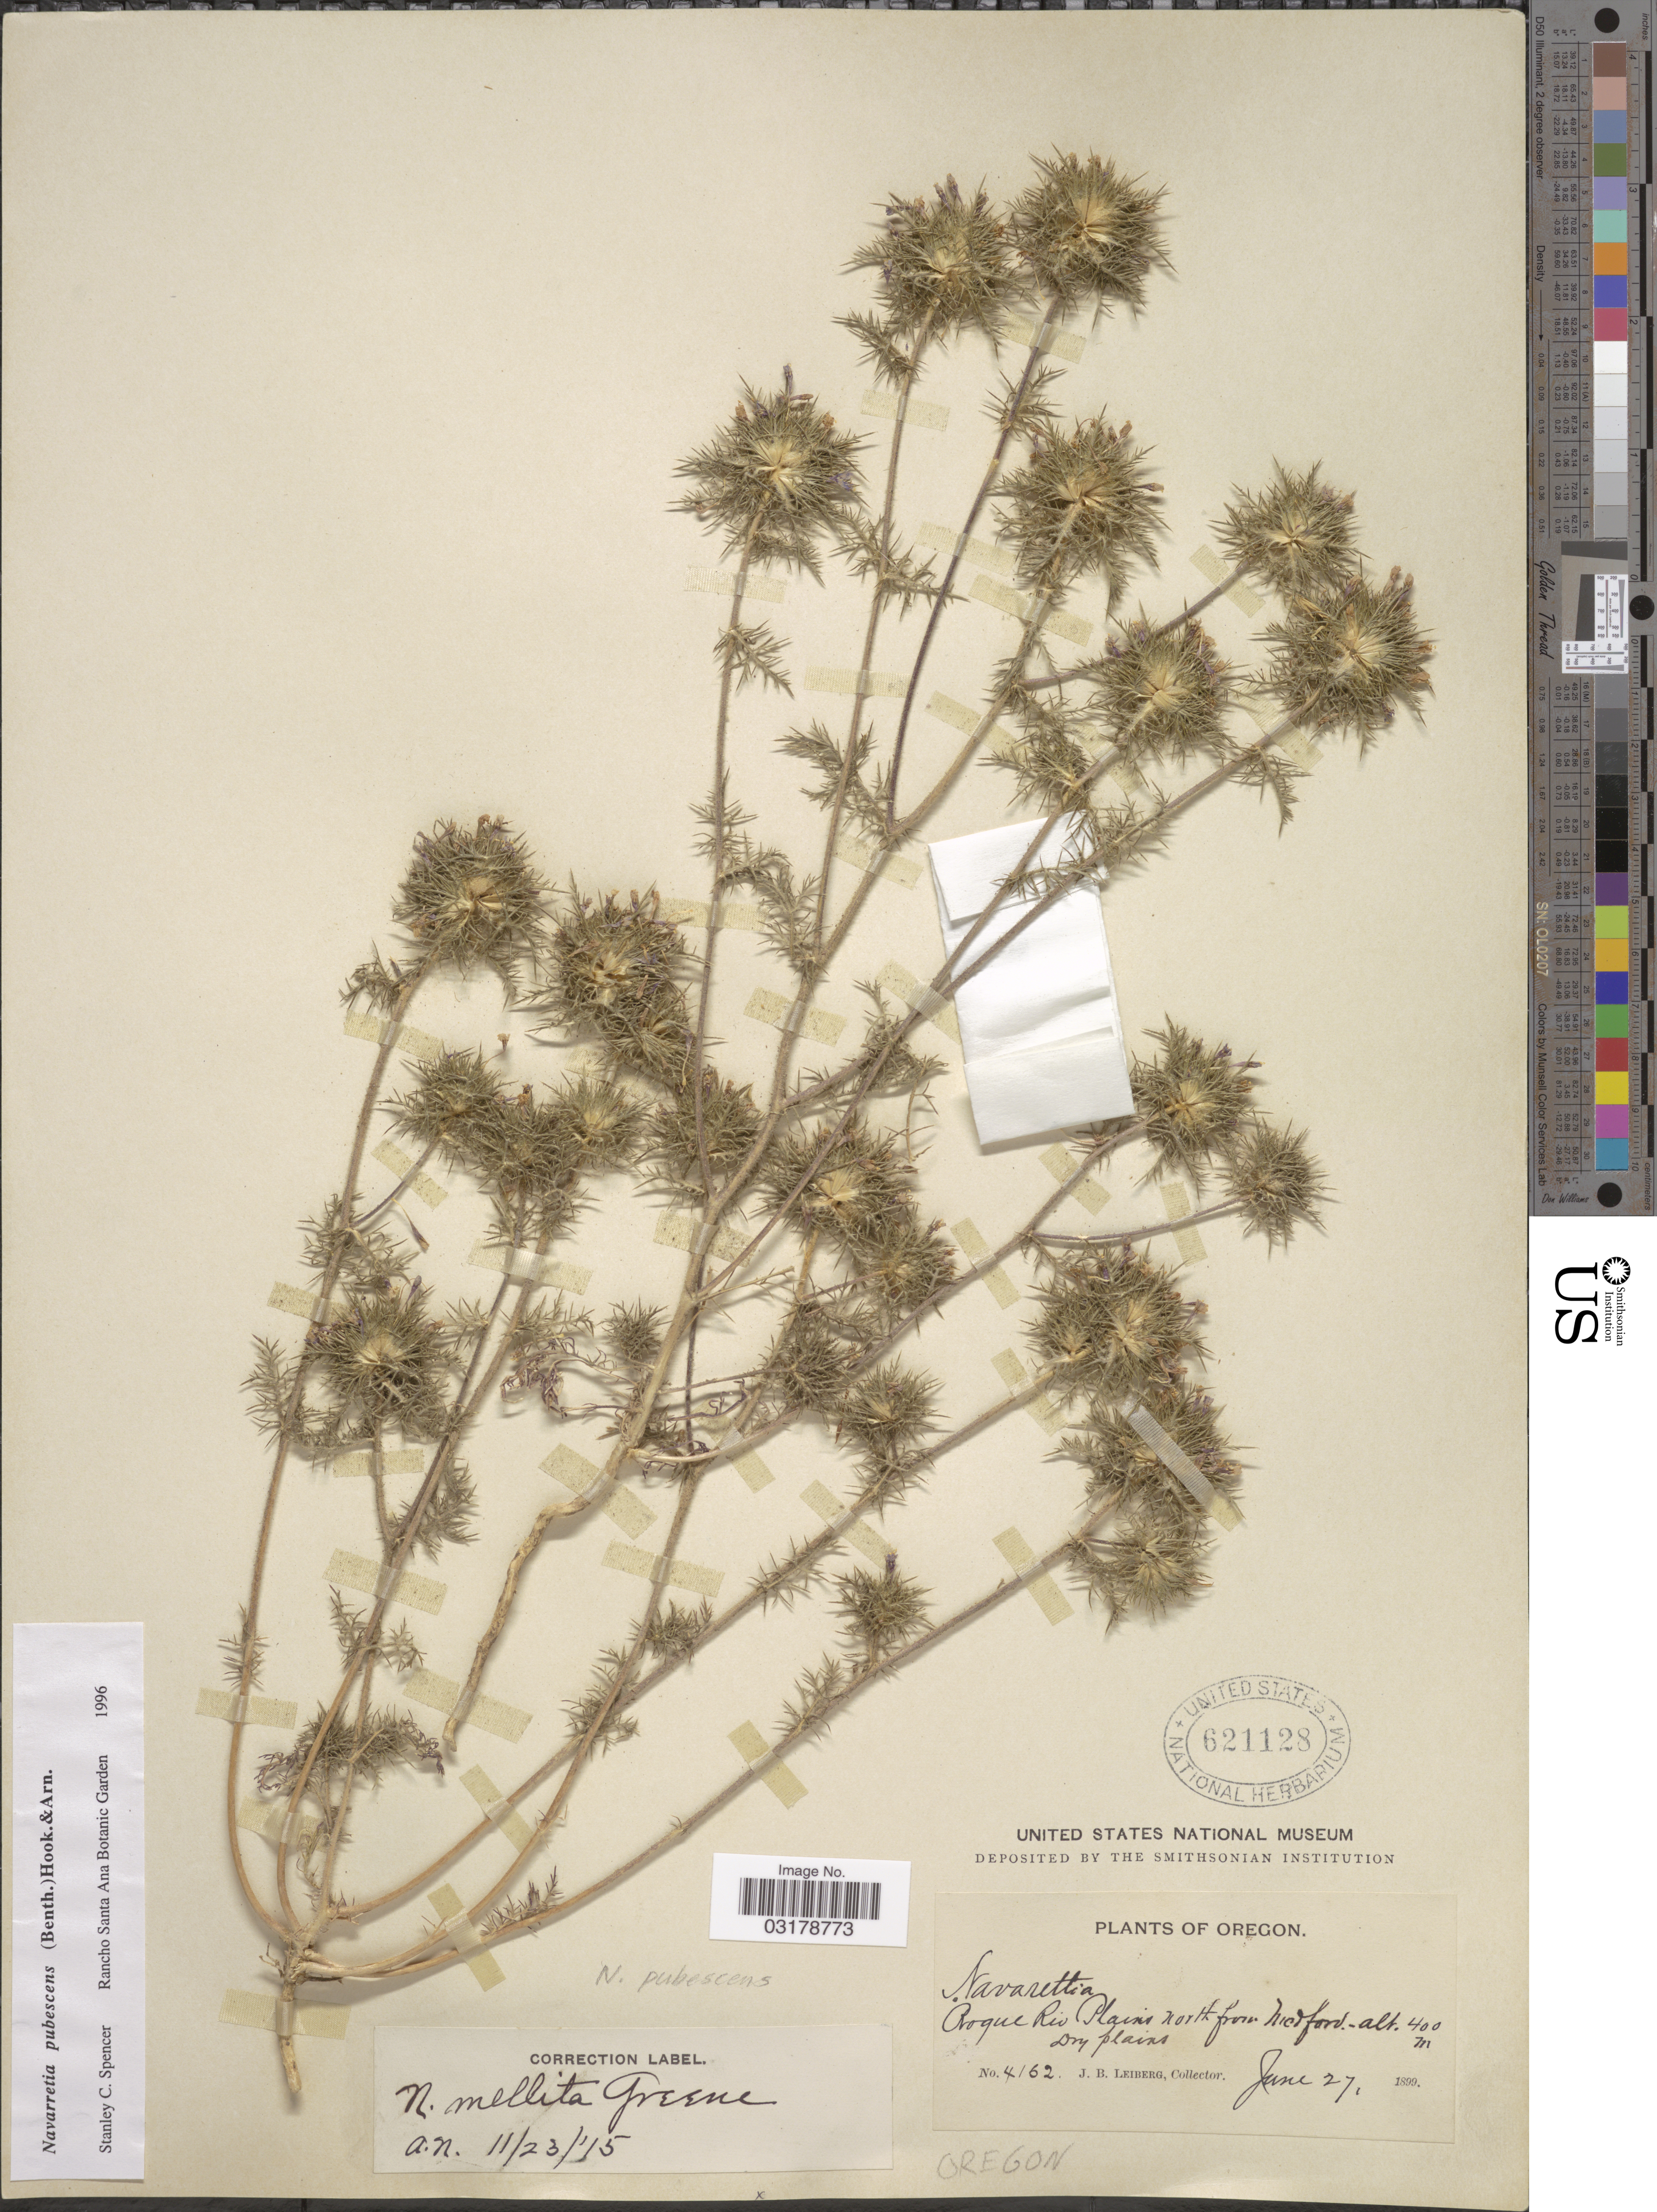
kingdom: Plantae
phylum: Tracheophyta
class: Magnoliopsida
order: Ericales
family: Polemoniaceae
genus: Navarretia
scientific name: Navarretia pubescens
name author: (Benth.) Hook. & Arn.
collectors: J. B. Leiberg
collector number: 4162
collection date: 1899-06-27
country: United States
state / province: Oregon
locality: Roque Riv Plains north from Medford.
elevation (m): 400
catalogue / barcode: US 621128